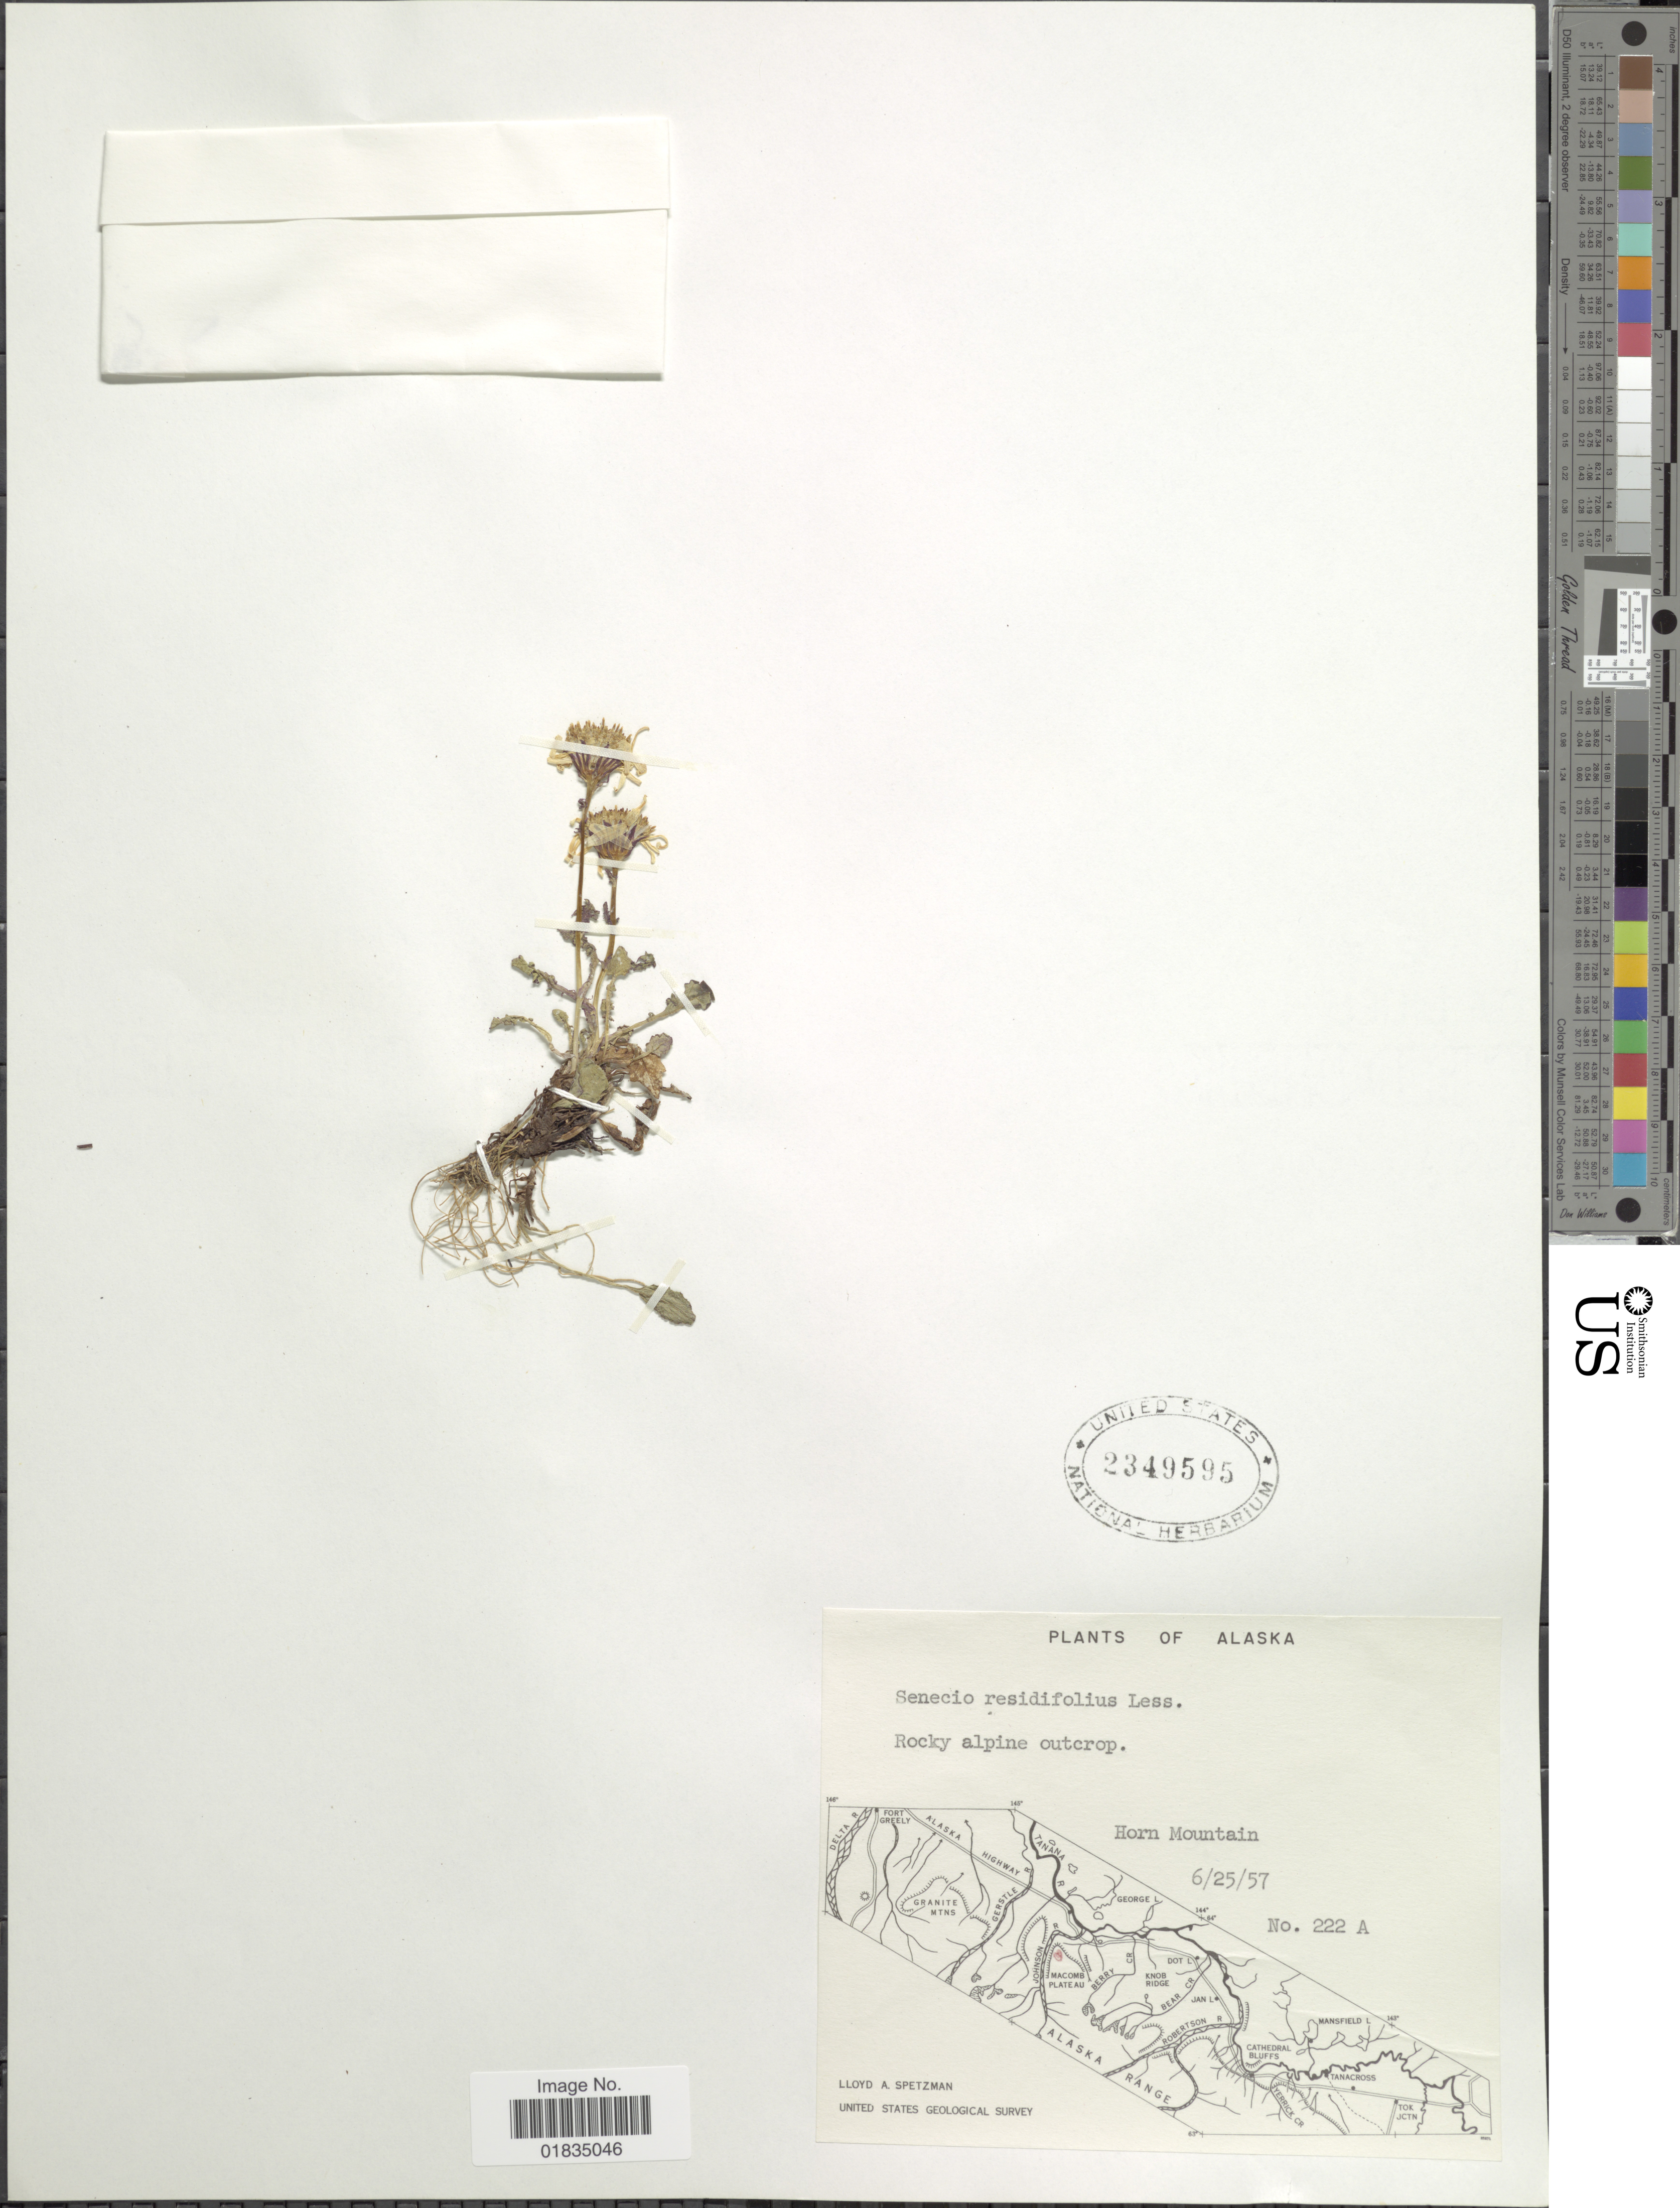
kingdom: Plantae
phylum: Tracheophyta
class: Magnoliopsida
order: Asterales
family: Asteraceae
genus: Packera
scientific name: Packera heterophylla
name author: (Fisch.) E. Wiebe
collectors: L. Spetzman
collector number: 222A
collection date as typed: Transcribed d/m/y: 25/6/57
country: United States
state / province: Alaska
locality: Horn Mountain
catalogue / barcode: US 2349595